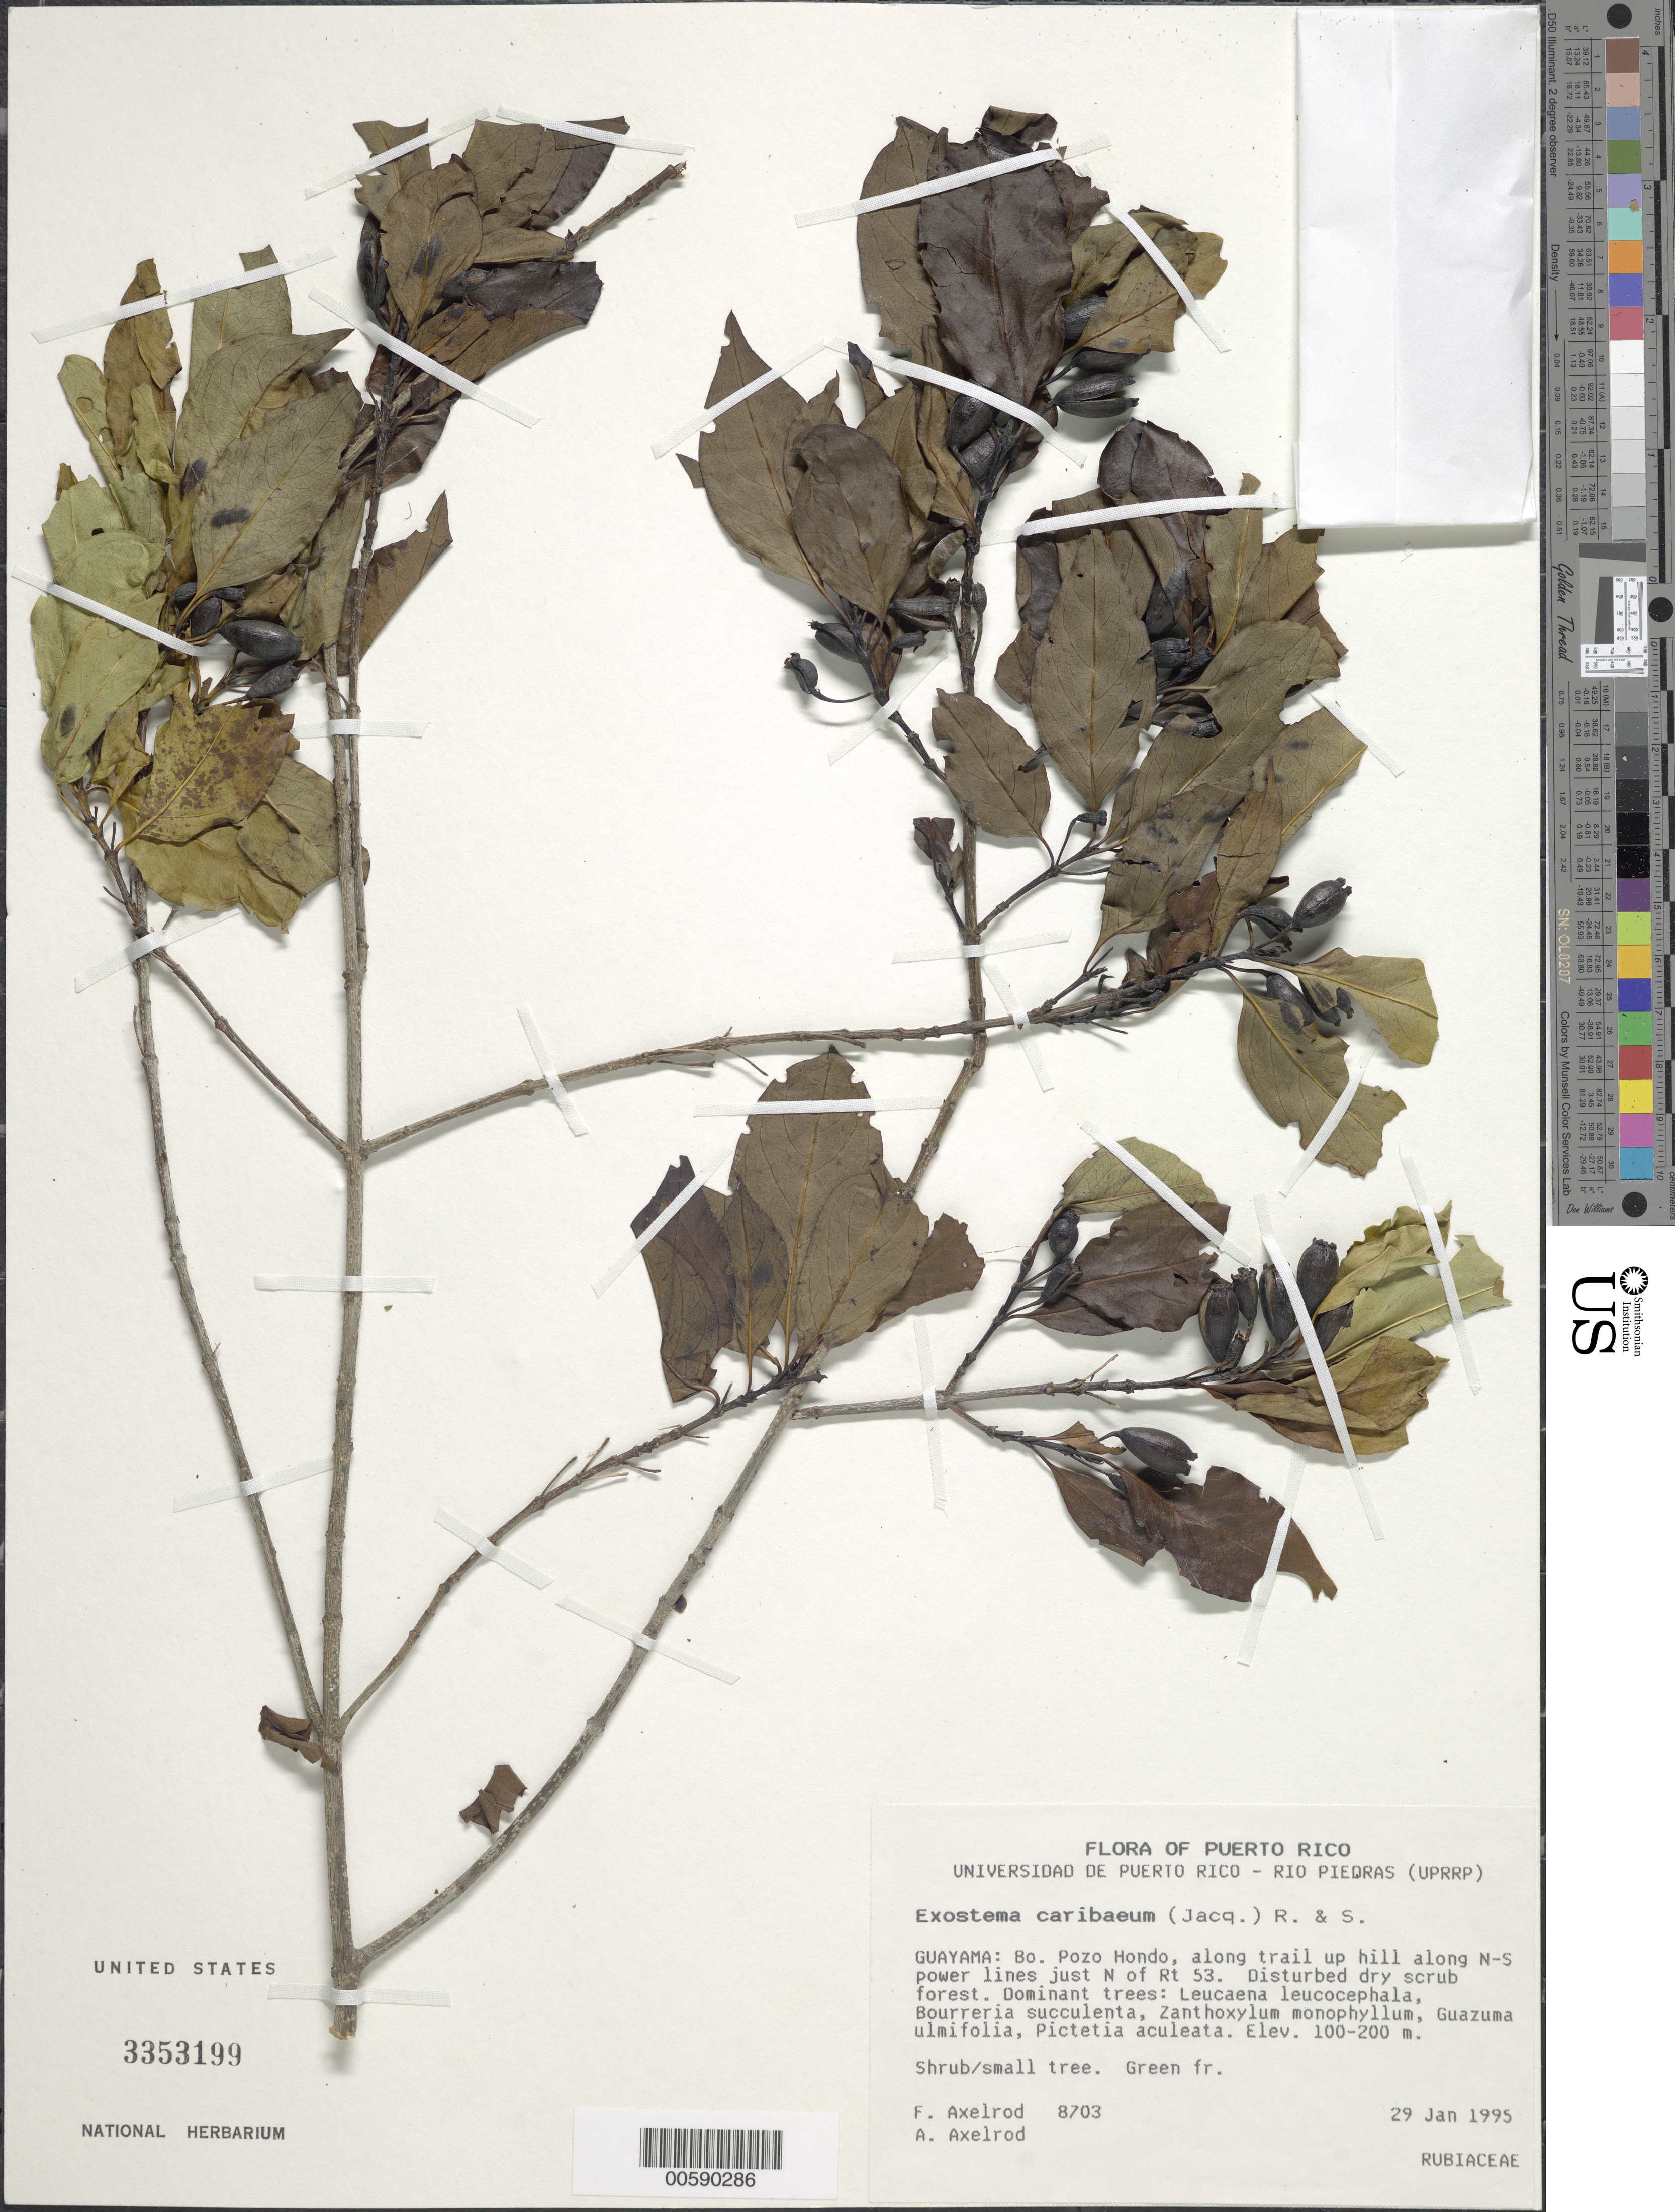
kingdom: Plantae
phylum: Tracheophyta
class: Magnoliopsida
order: Gentianales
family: Rubiaceae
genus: Exostema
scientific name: Exostema caribaeum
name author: (Jacq.) Roem. & Schult.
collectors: F. S. Axelrod & A. Axelrod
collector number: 8703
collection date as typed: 29 Jan 1995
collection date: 1995-01-29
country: Puerto Rico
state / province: Guayama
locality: Guayama: Bo. Pozo Hondo, along trail up hill along N-S power lines just N of Rt. 53.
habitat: Disturbed dry scrub forest.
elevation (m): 100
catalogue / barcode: US 3353199